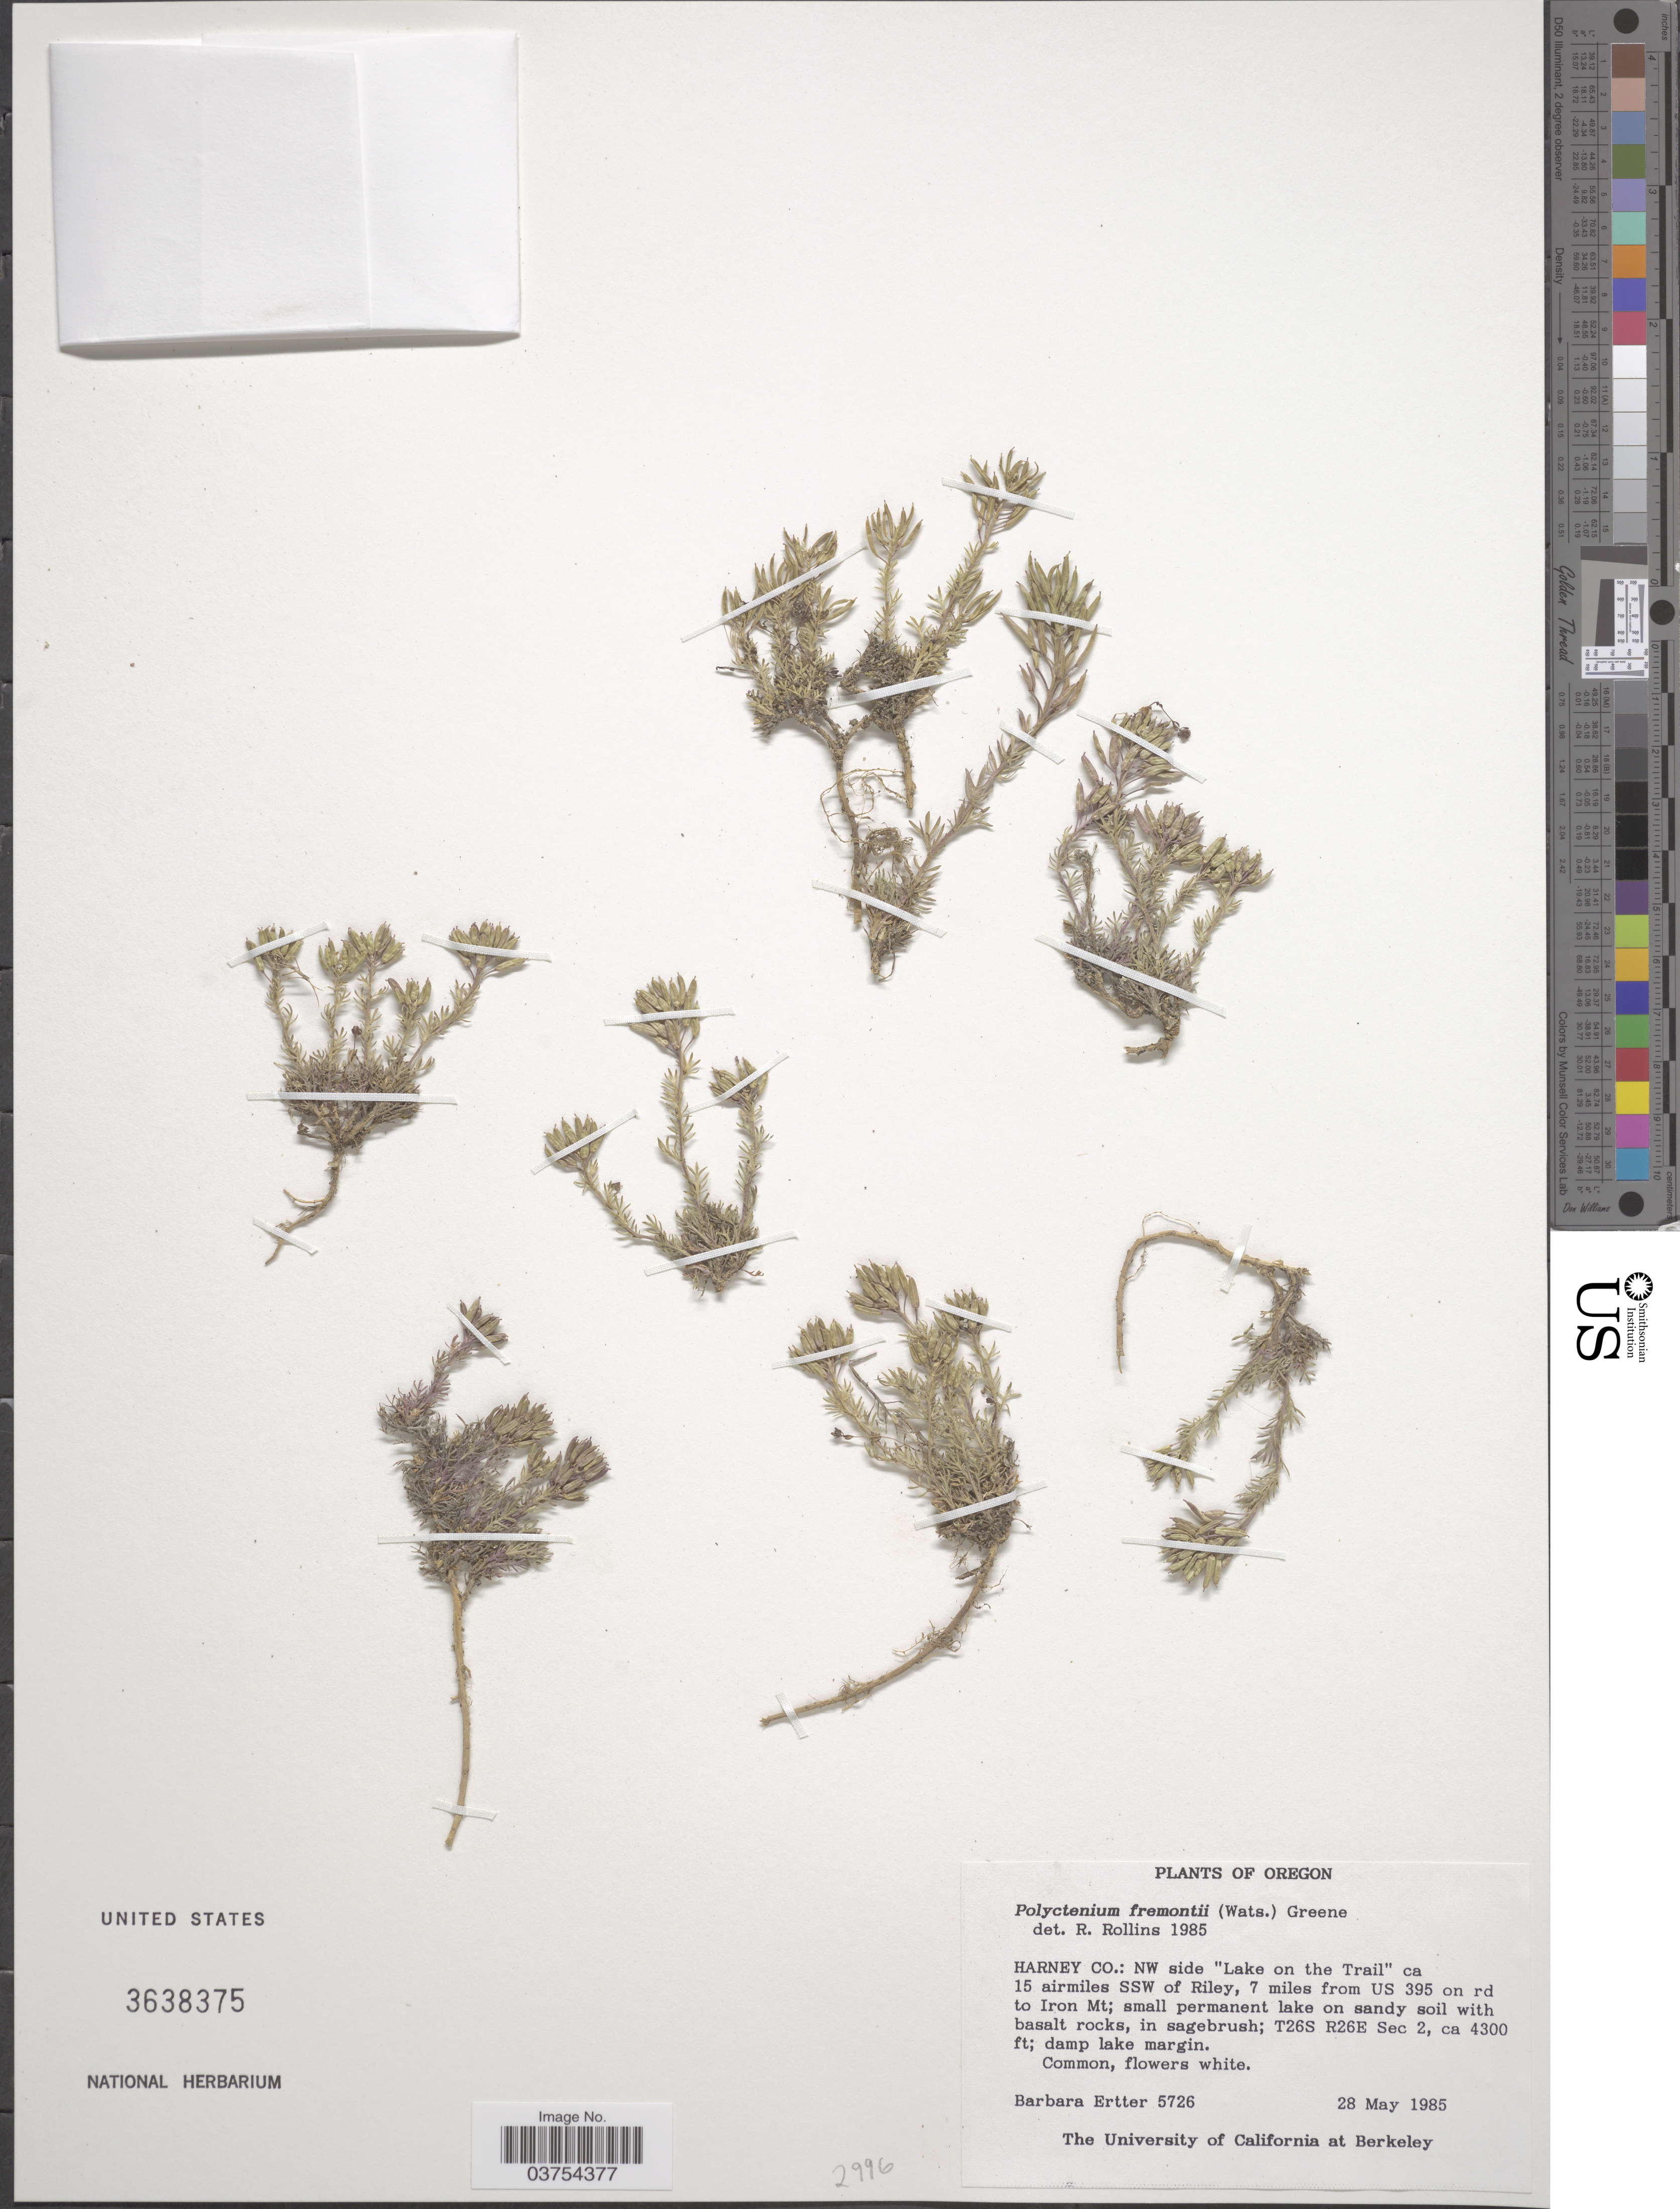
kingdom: Plantae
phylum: Tracheophyta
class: Magnoliopsida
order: Brassicales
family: Brassicaceae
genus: Smelowskia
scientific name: Smelowskia fremontii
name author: S. Watson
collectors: B. Ertter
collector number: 5726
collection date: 1985-05-28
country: United States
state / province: Oregon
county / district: Harney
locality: Harney Co.: NW side "Lake on the Trail" ca 15 airmiles SSW of Riley, 7 miles from US 395 on rd to Iron Mt. T26S R26E Sec 2.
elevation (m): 1311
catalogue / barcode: US 3638375